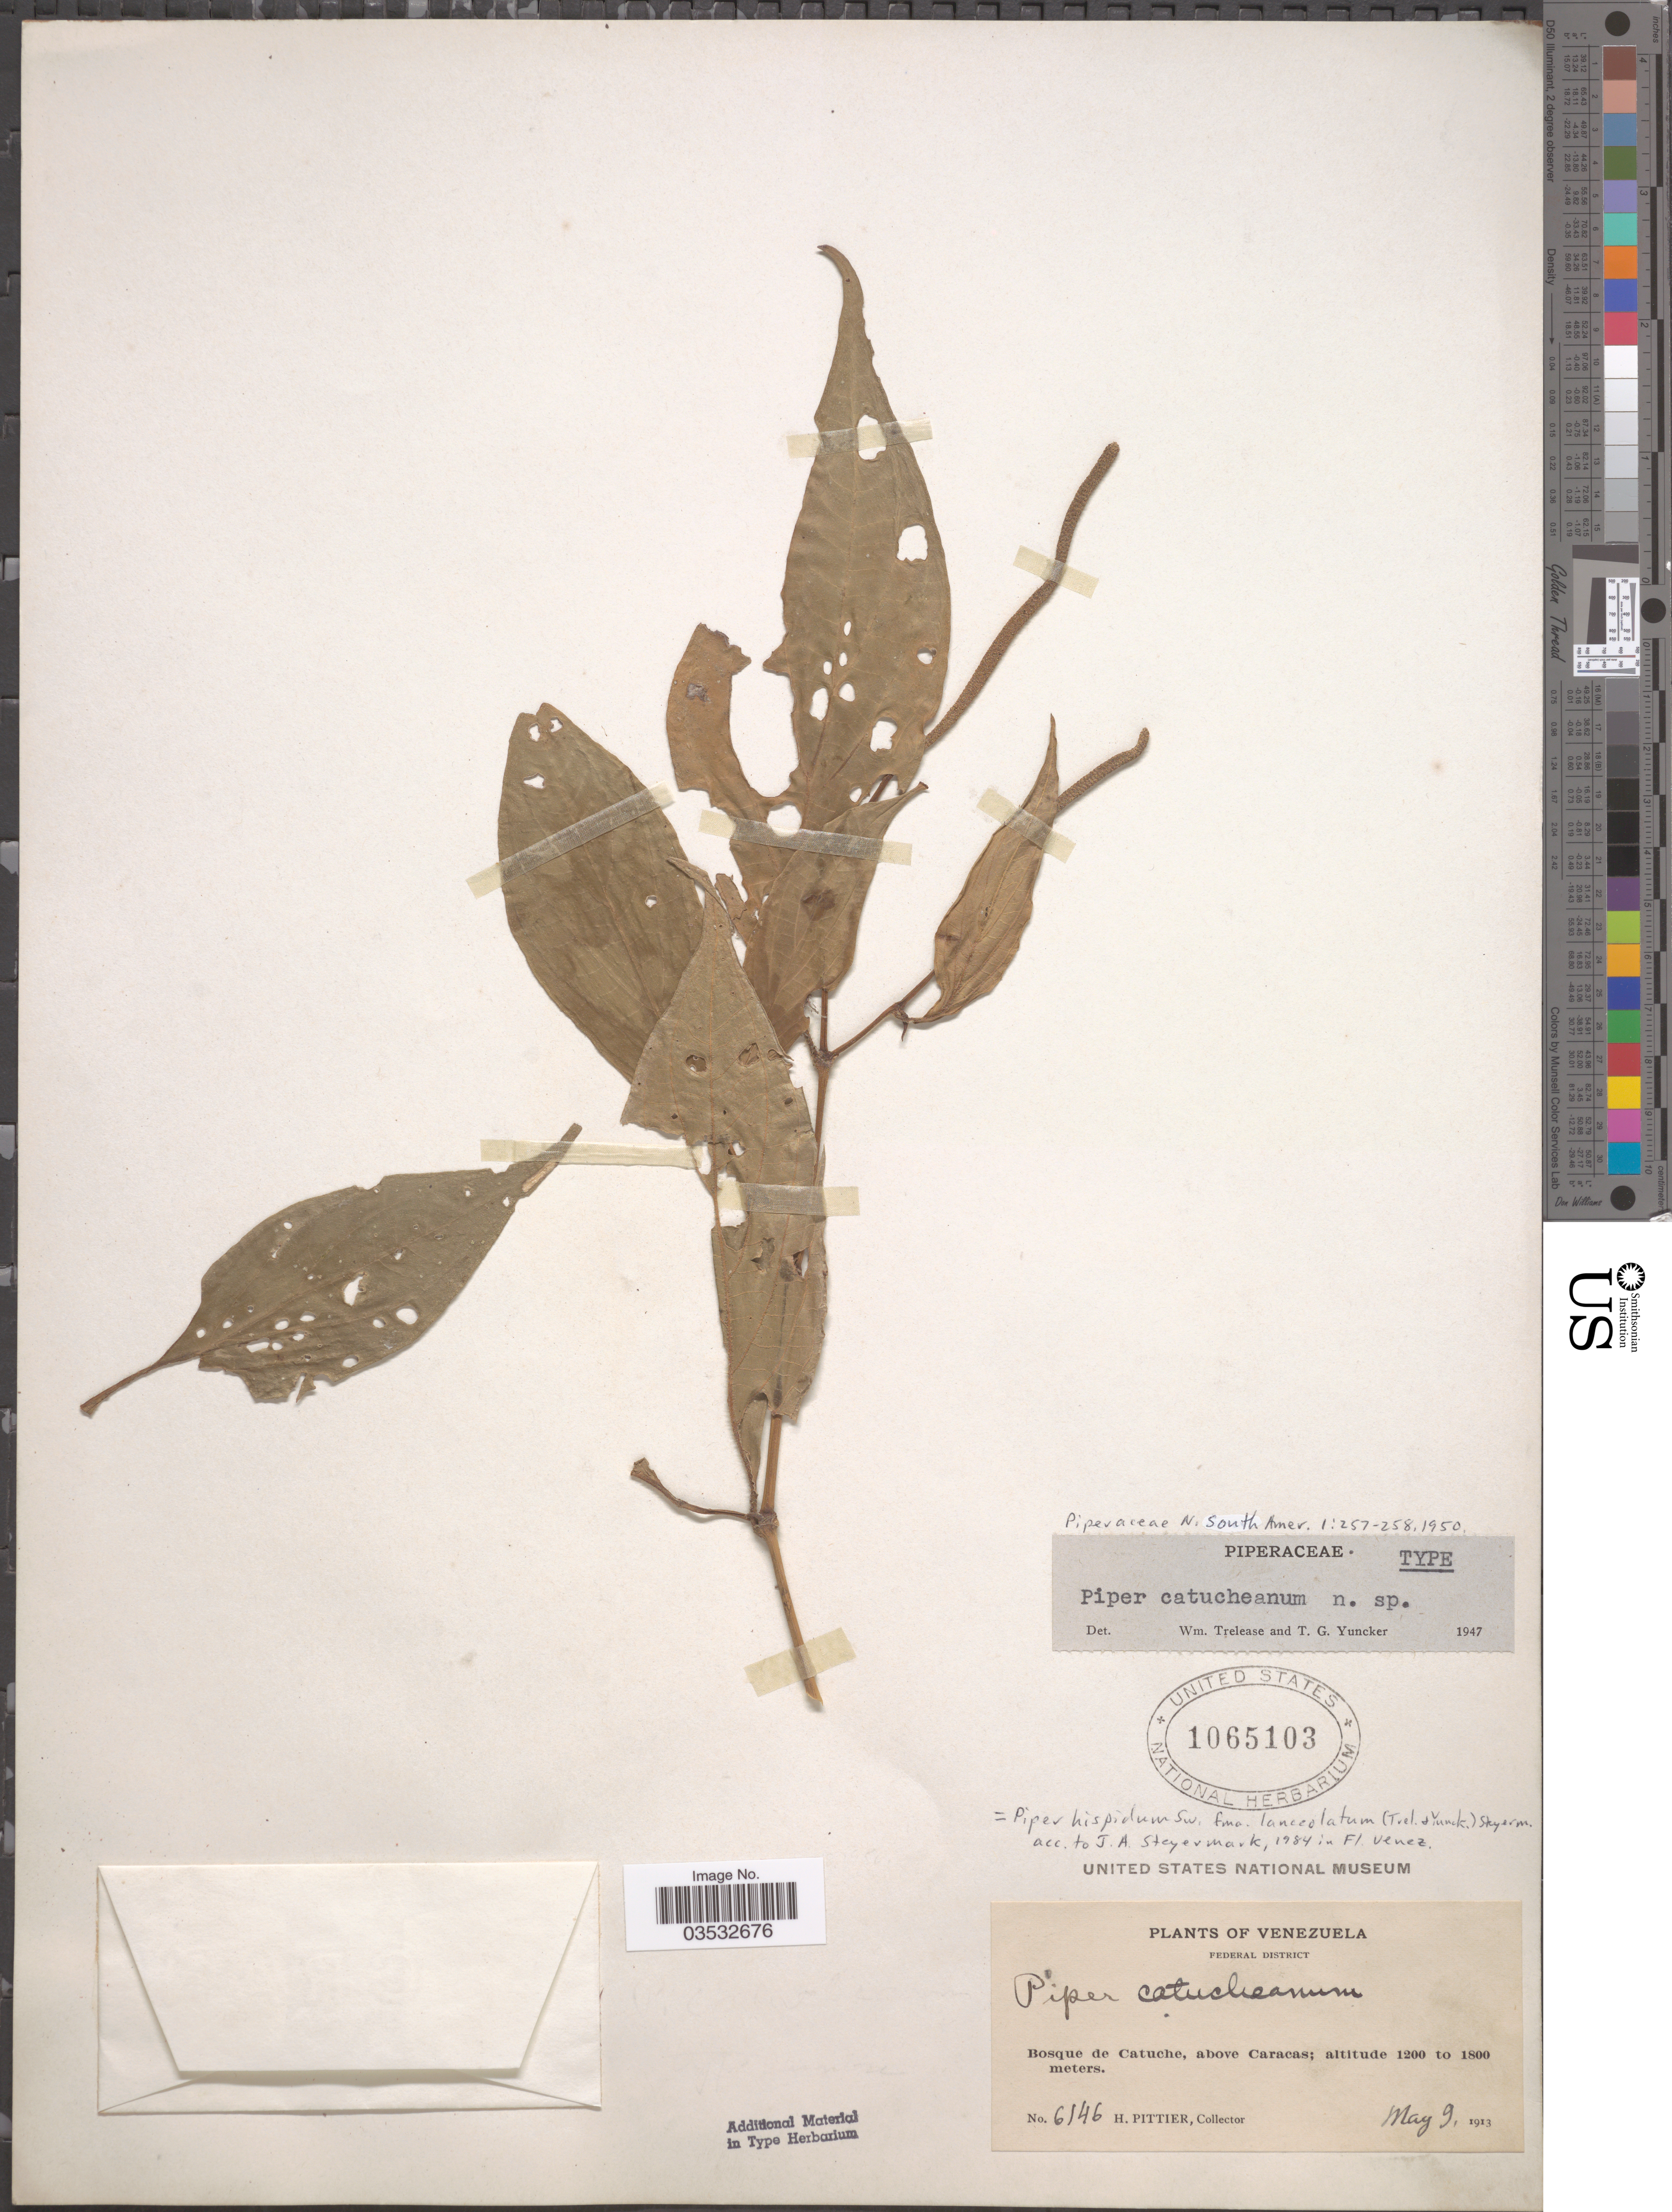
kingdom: Plantae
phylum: Tracheophyta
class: Magnoliopsida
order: Piperales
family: Piperaceae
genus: Piper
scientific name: Piper hispidum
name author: Sw.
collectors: H. F. Pittier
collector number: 6146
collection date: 1913-05-09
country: Venezuela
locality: Federal District. Bosque de Catuche, above Caracas.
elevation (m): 1200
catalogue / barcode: US 1065103